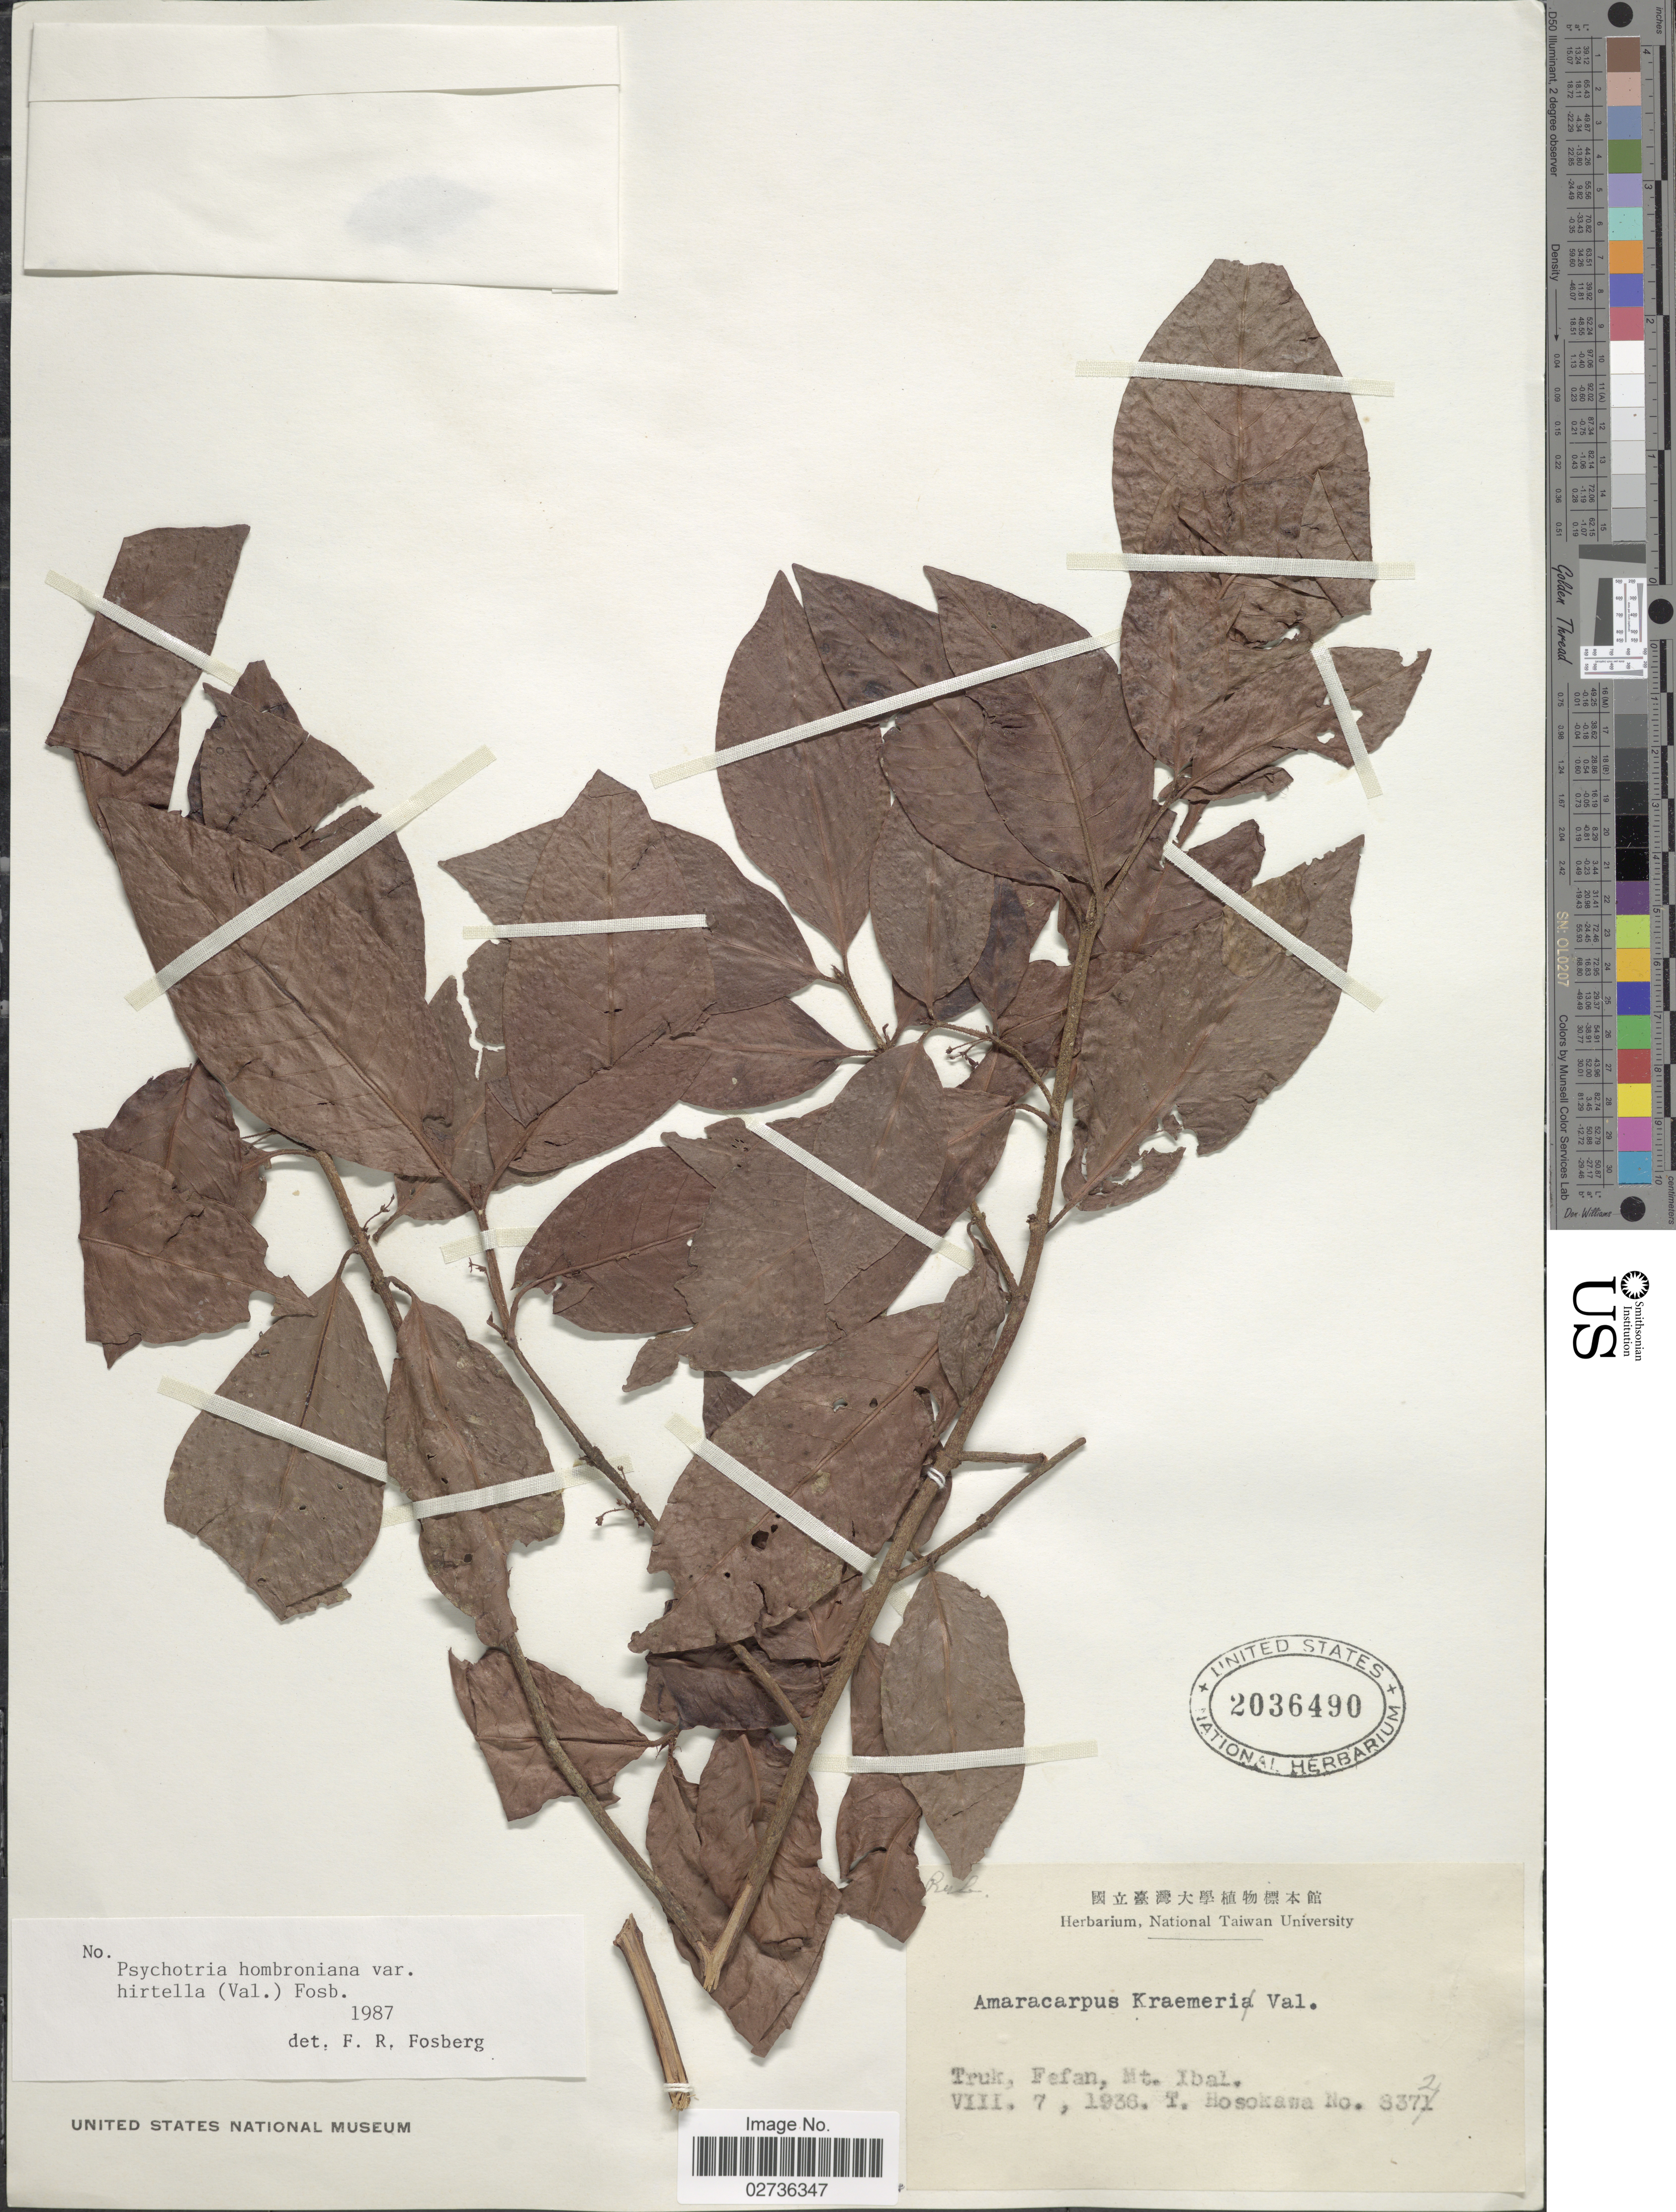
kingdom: Plantae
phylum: Tracheophyta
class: Magnoliopsida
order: Gentianales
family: Rubiaceae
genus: Psychotria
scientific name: Psychotria hombroniana var. hirtella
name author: (Valeton) Fosberg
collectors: T. Hosokawa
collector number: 3372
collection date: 1936-08-07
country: Micronesia, Federated States of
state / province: Truk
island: Fefan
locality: Mt. Ibal.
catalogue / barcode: US 2036490